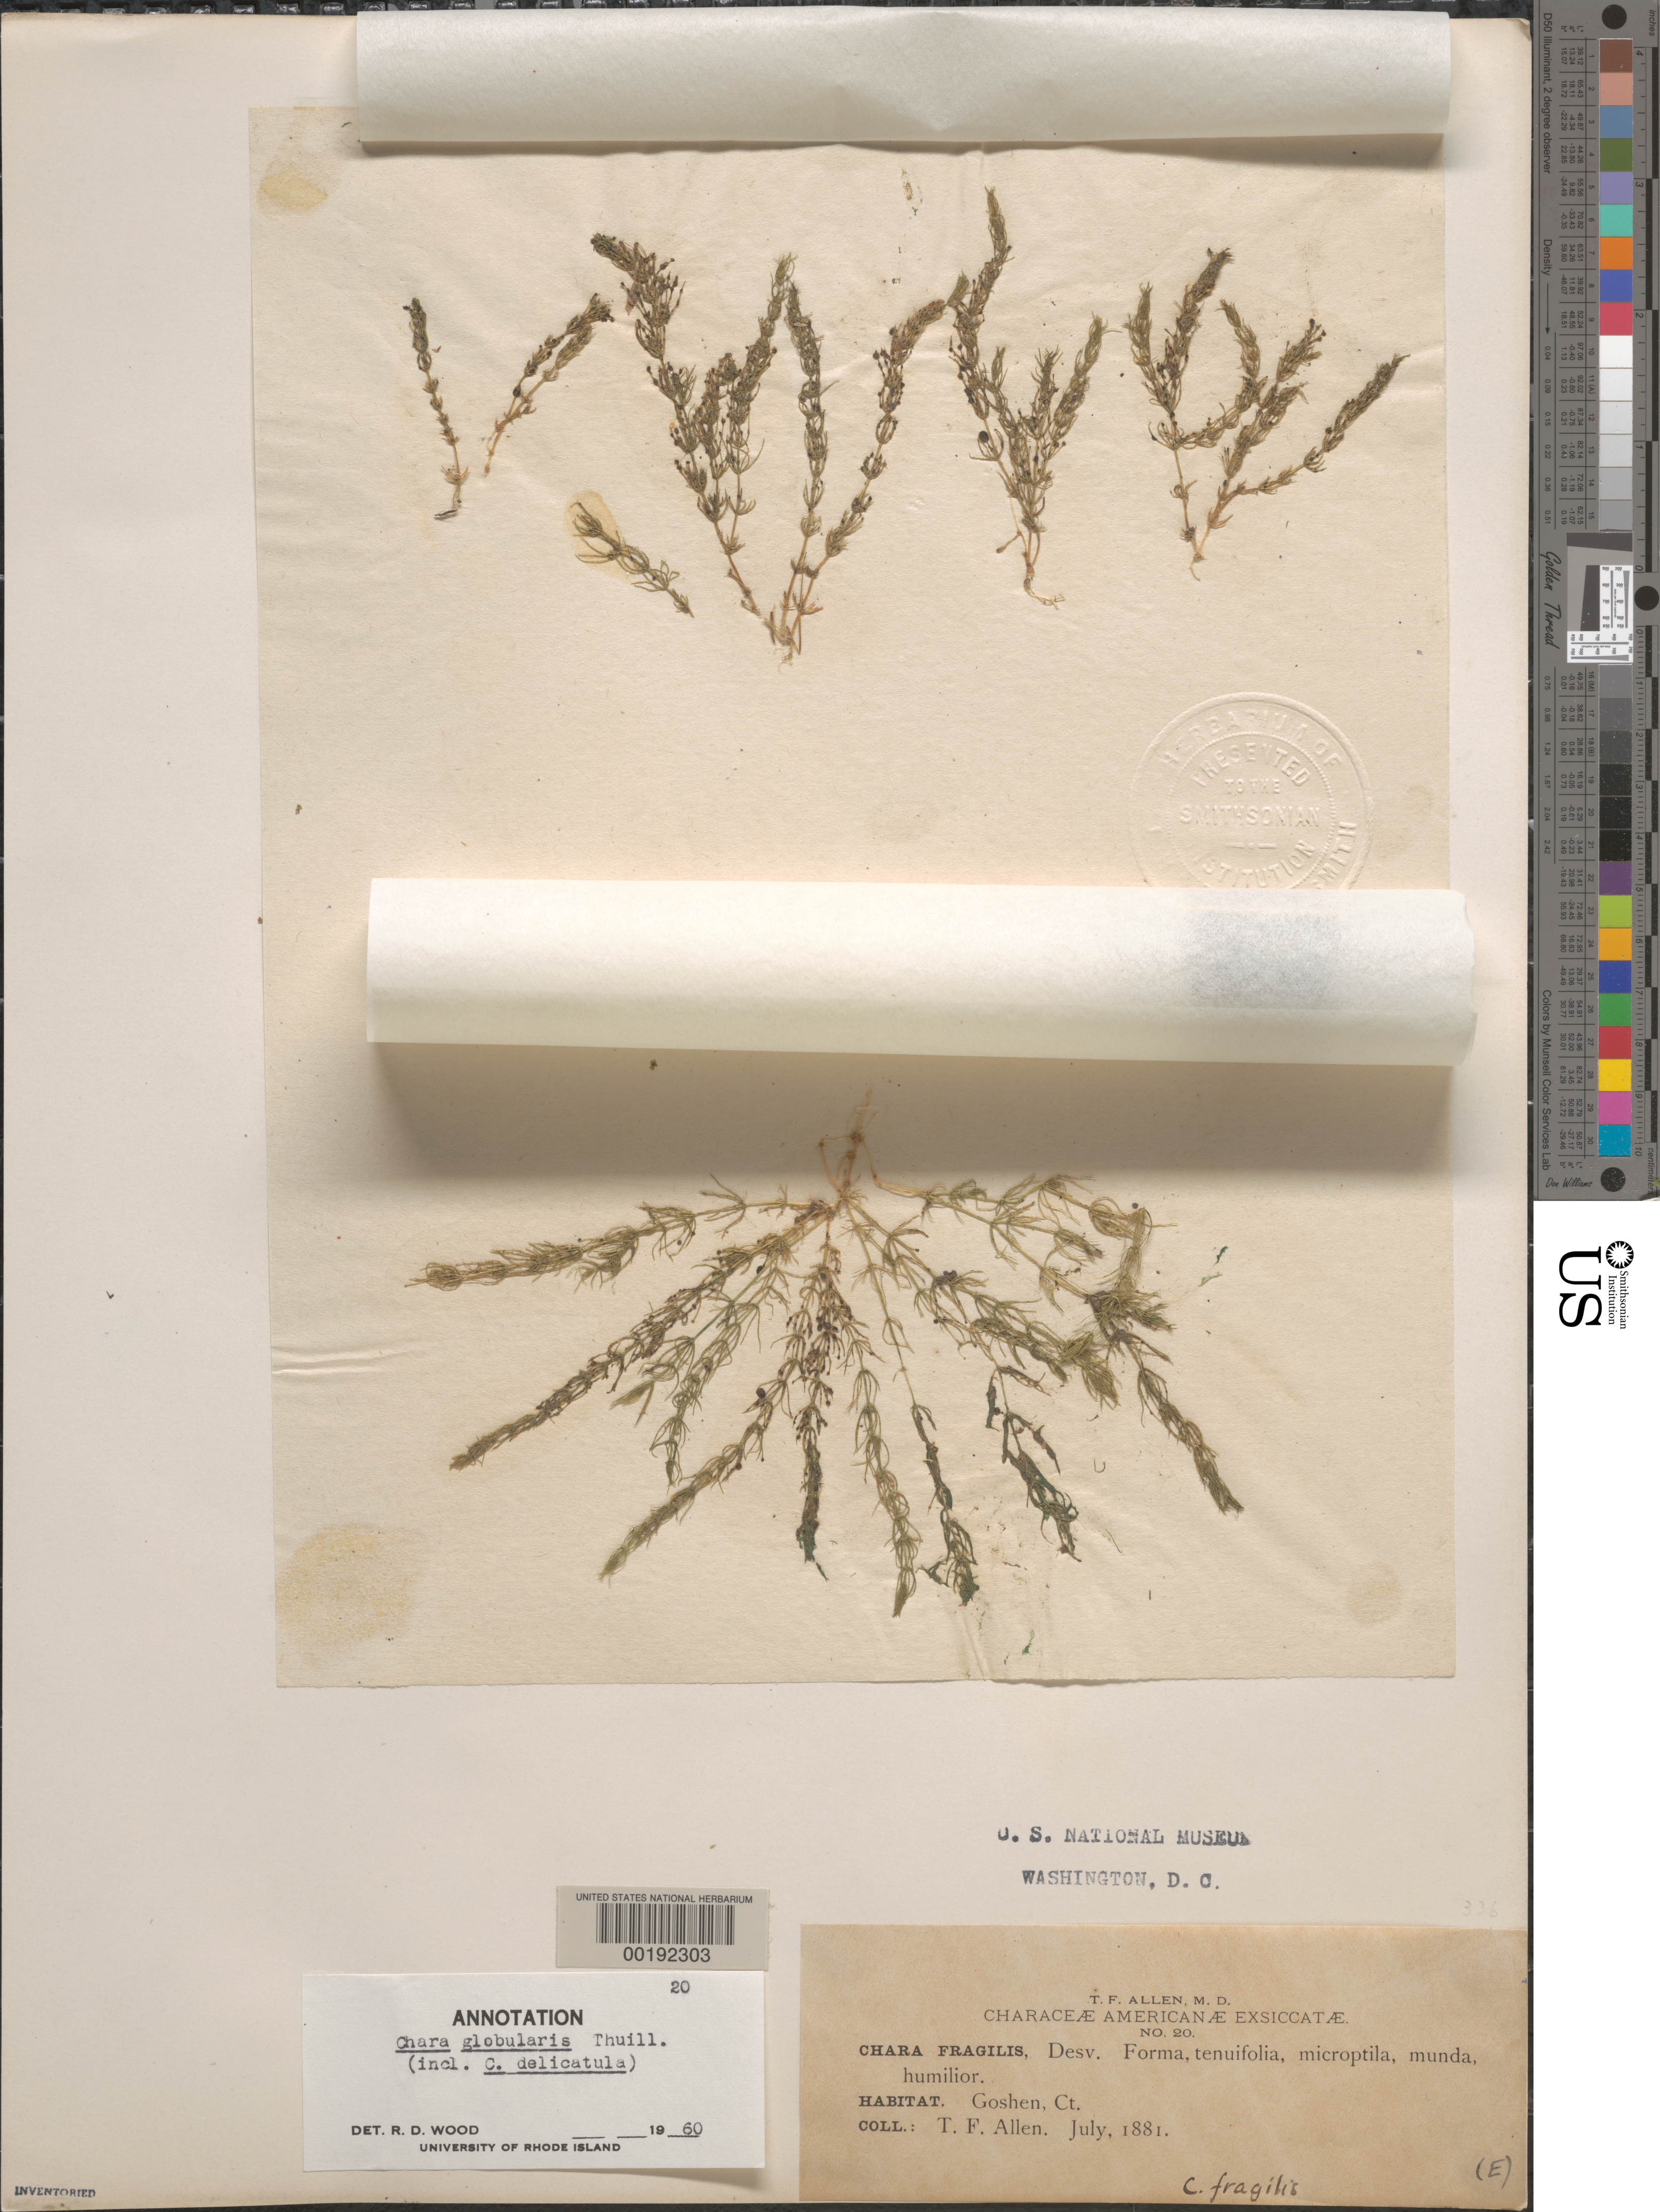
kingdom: Plantae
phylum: Charophyta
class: Charophyceae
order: Charales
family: Characeae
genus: Chara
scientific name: Chara globularis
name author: Thuiller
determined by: Wood, R. D.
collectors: T. F. Allen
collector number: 20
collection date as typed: Jul 1881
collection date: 1881-07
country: United States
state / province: Connecticut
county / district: Litchfield County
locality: Goshen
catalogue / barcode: US 81819